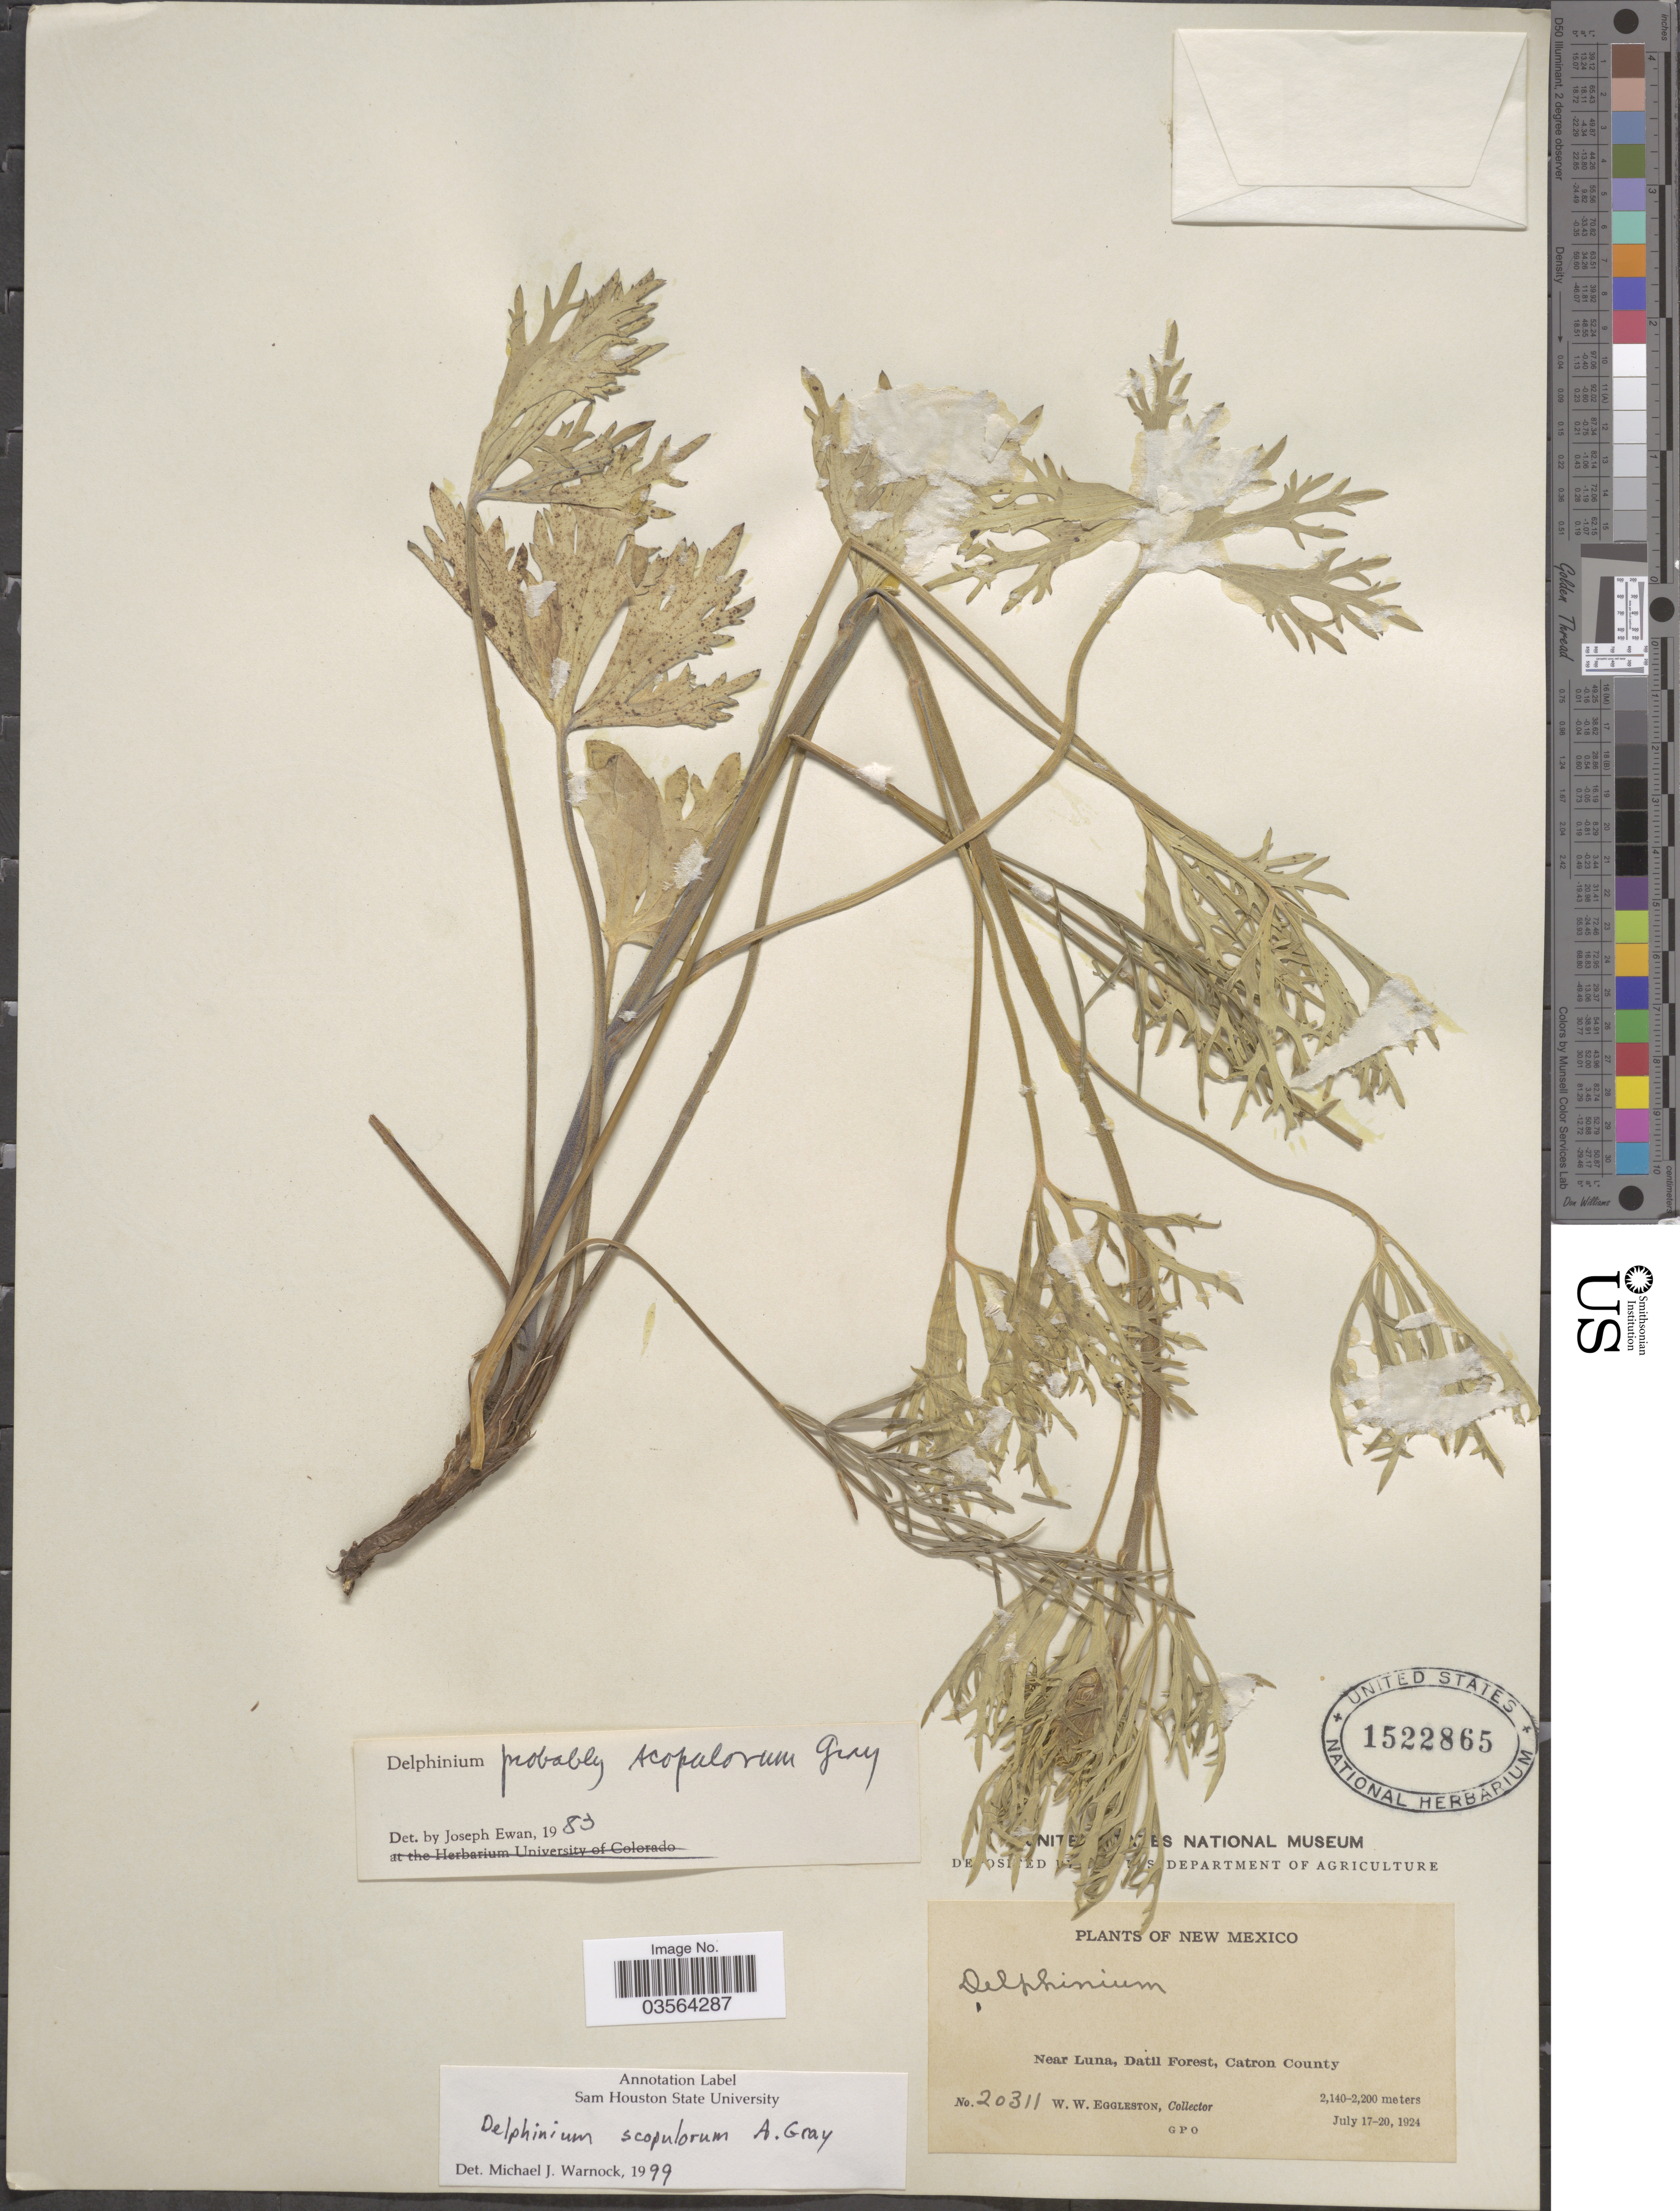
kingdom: Plantae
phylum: Tracheophyta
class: Magnoliopsida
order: Ranunculales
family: Ranunculaceae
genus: Delphinium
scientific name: Delphinium scopulorum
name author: A. Gray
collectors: W. W. Eggleston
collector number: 20311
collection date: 1924-07-17/1924-07-20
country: United States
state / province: New Mexico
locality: Near Luna, Datil Forest, Catron County.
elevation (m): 2140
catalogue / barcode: US 1522865